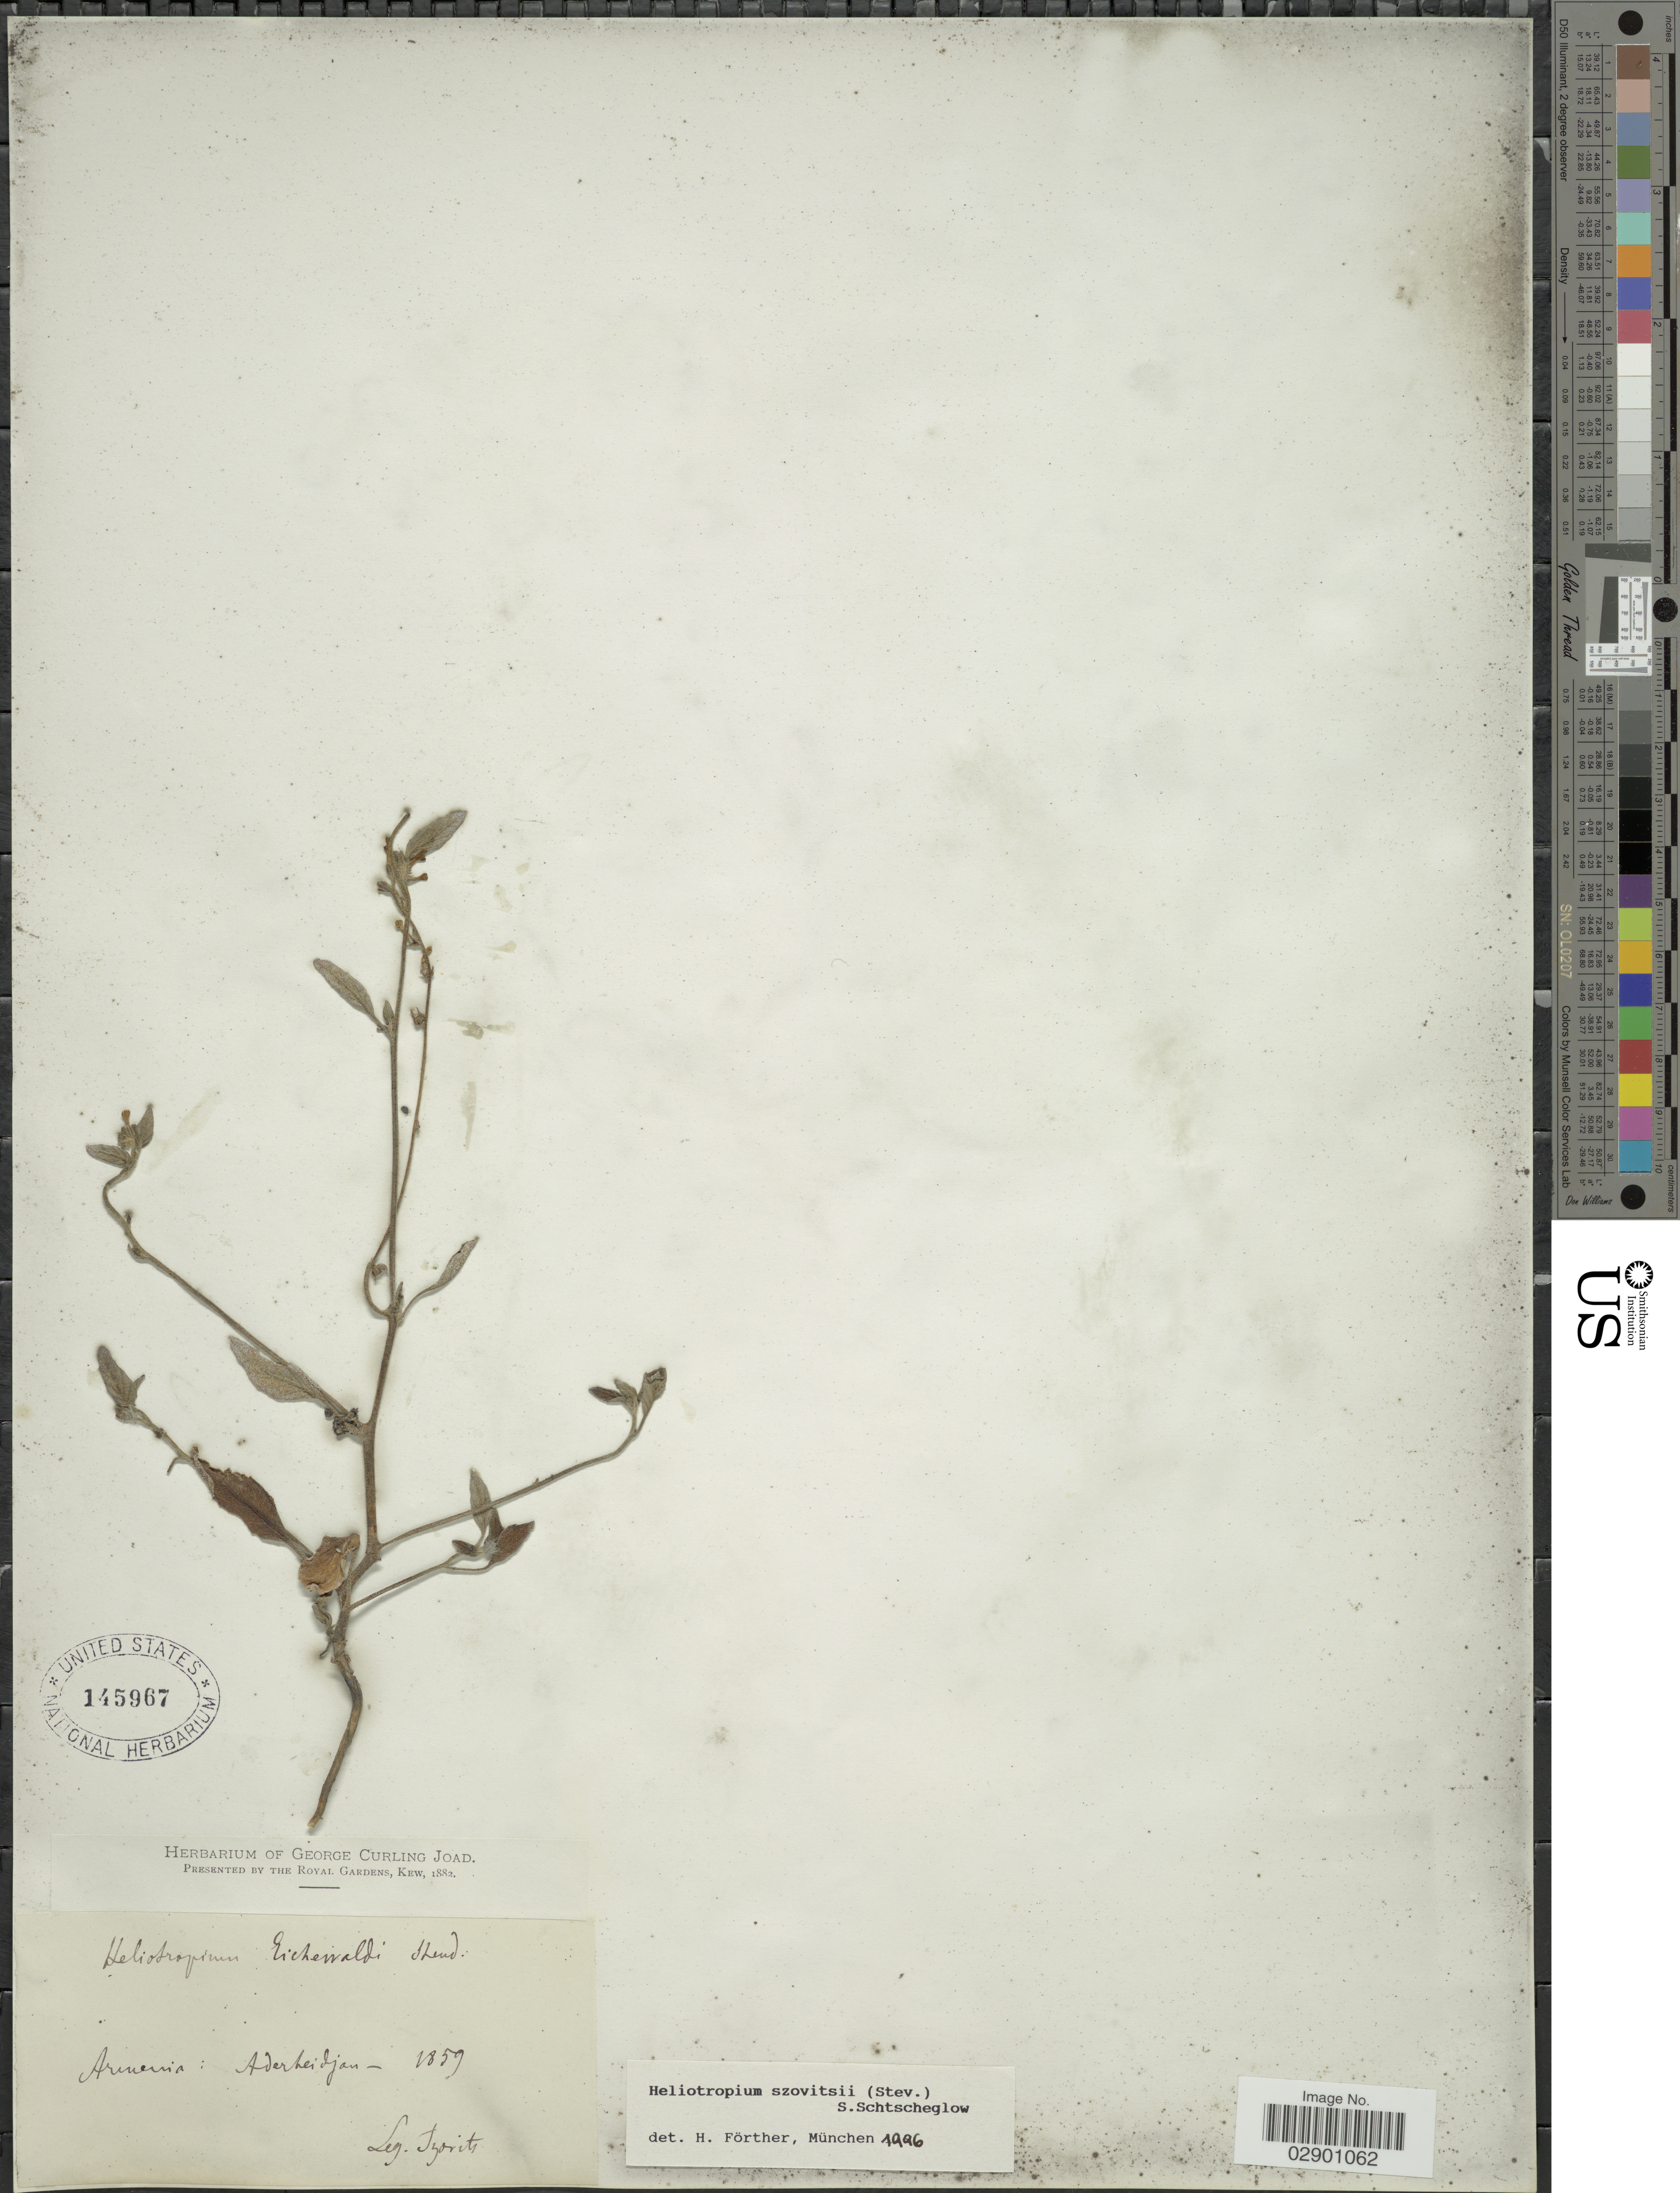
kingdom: Plantae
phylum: Tracheophyta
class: Magnoliopsida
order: Boraginales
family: Heliotropiaceae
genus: Heliotropium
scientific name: Heliotropium szovitsii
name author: Bunge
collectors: Szovits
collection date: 1859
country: Armenia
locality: Armenia: Aderbeidjan.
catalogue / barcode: US 145967